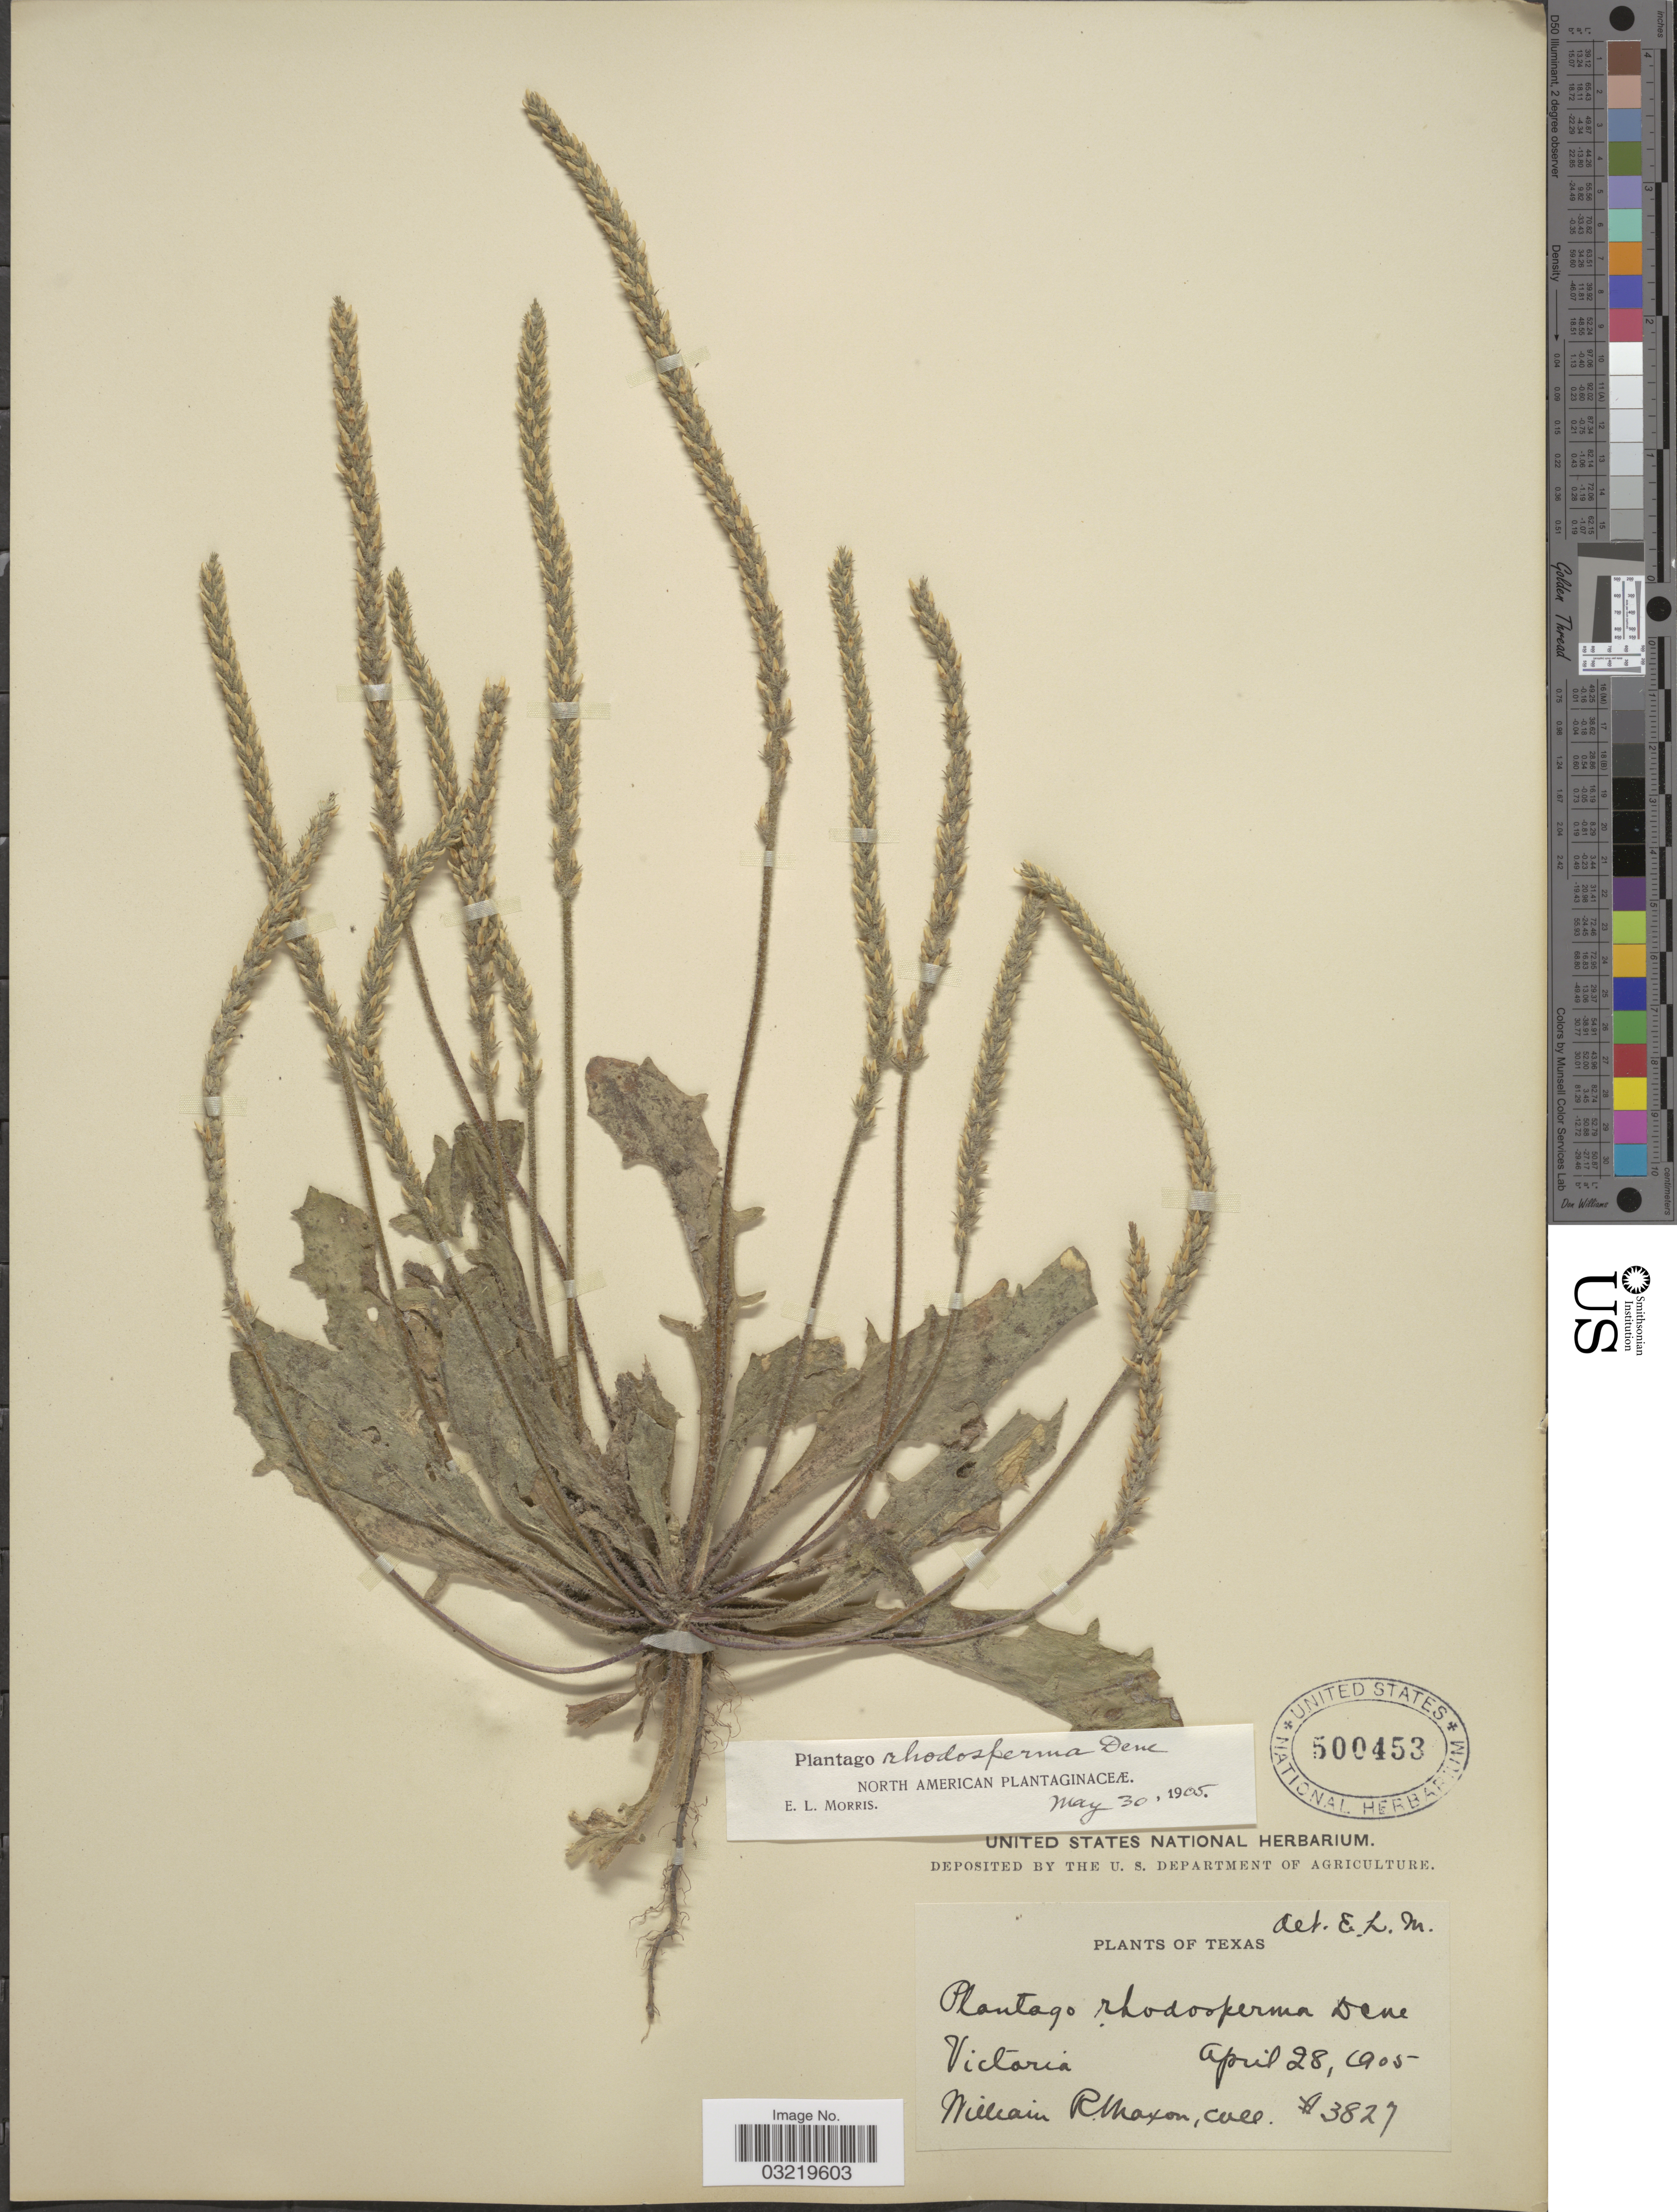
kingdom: Plantae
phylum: Tracheophyta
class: Magnoliopsida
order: Lamiales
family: Plantaginaceae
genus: Plantago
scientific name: Plantago rhodosperma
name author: Decne.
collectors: W. Rinaxon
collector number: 3827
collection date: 1905-04-28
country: United States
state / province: Texas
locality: Victoria.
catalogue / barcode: US 500453